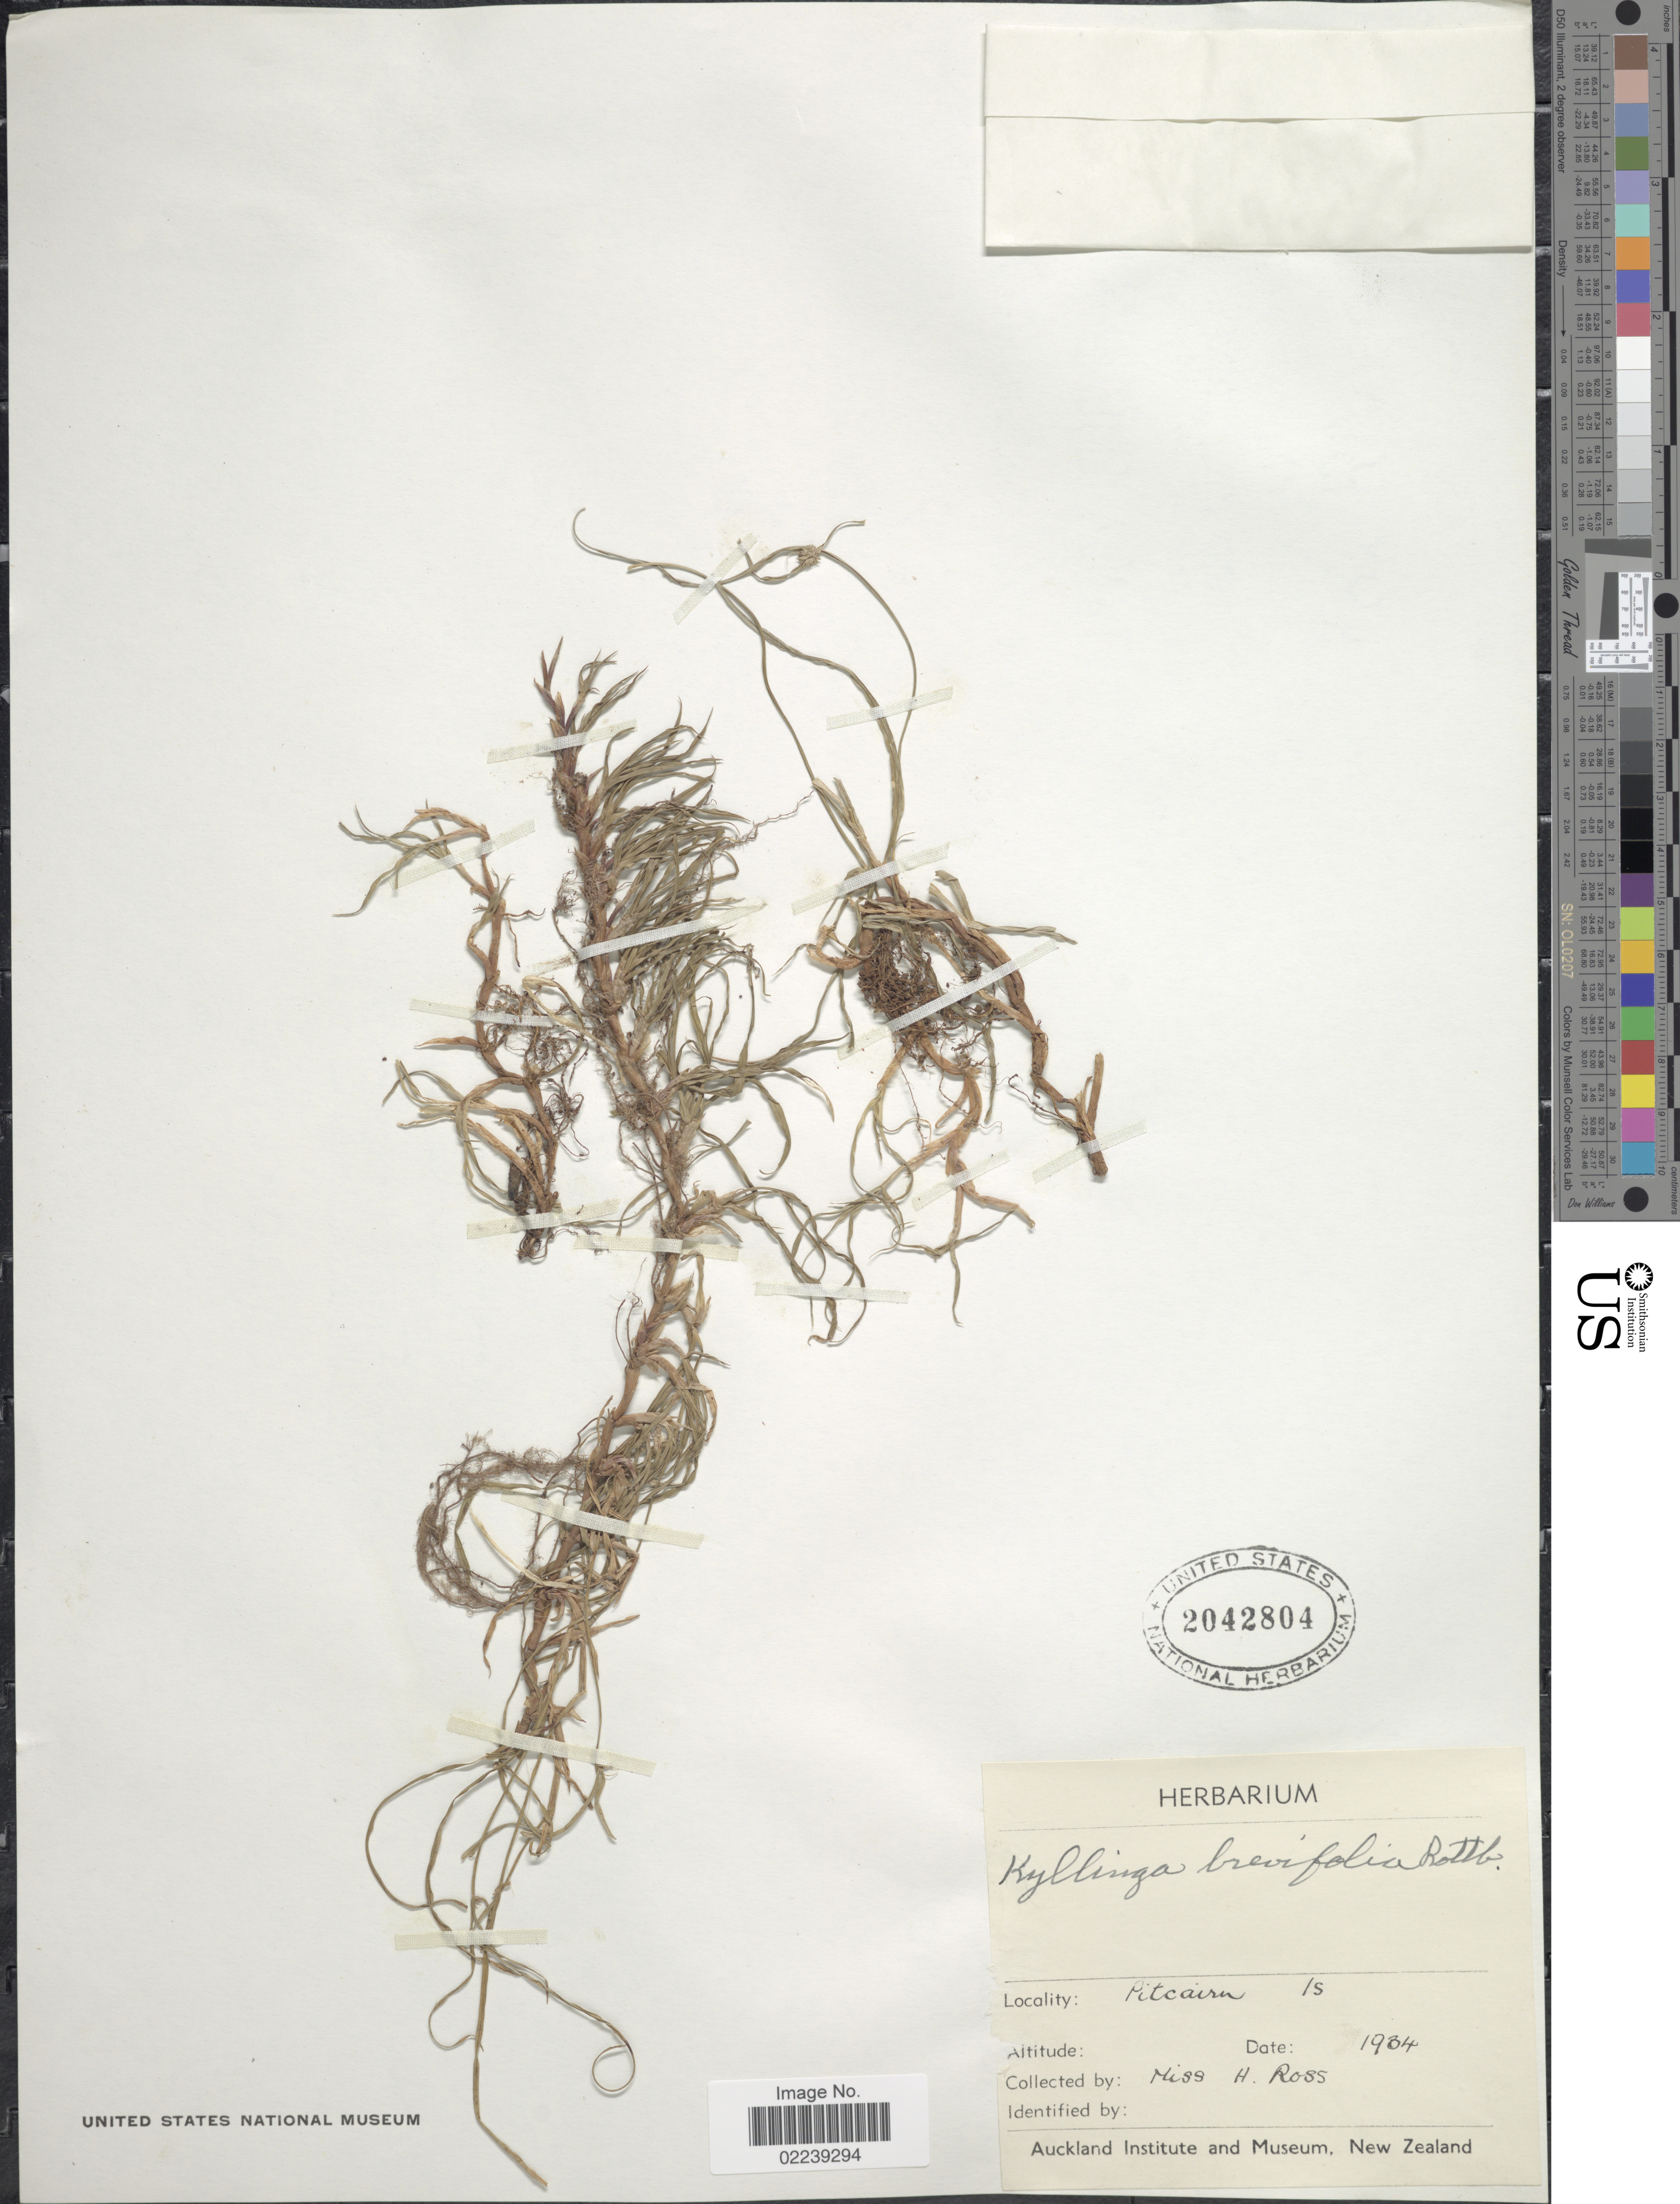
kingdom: Plantae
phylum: Tracheophyta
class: Liliopsida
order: Poales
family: Cyperaceae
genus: Cyperus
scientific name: Cyperus brevifolius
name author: (Rottb.) Hassk.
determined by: Strong, M. T., (US), Smithsonian Institution - National Museum of Natural History (UNITED STATES)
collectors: H. Ross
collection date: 1903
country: Pitcairn Islands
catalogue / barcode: US 2042804